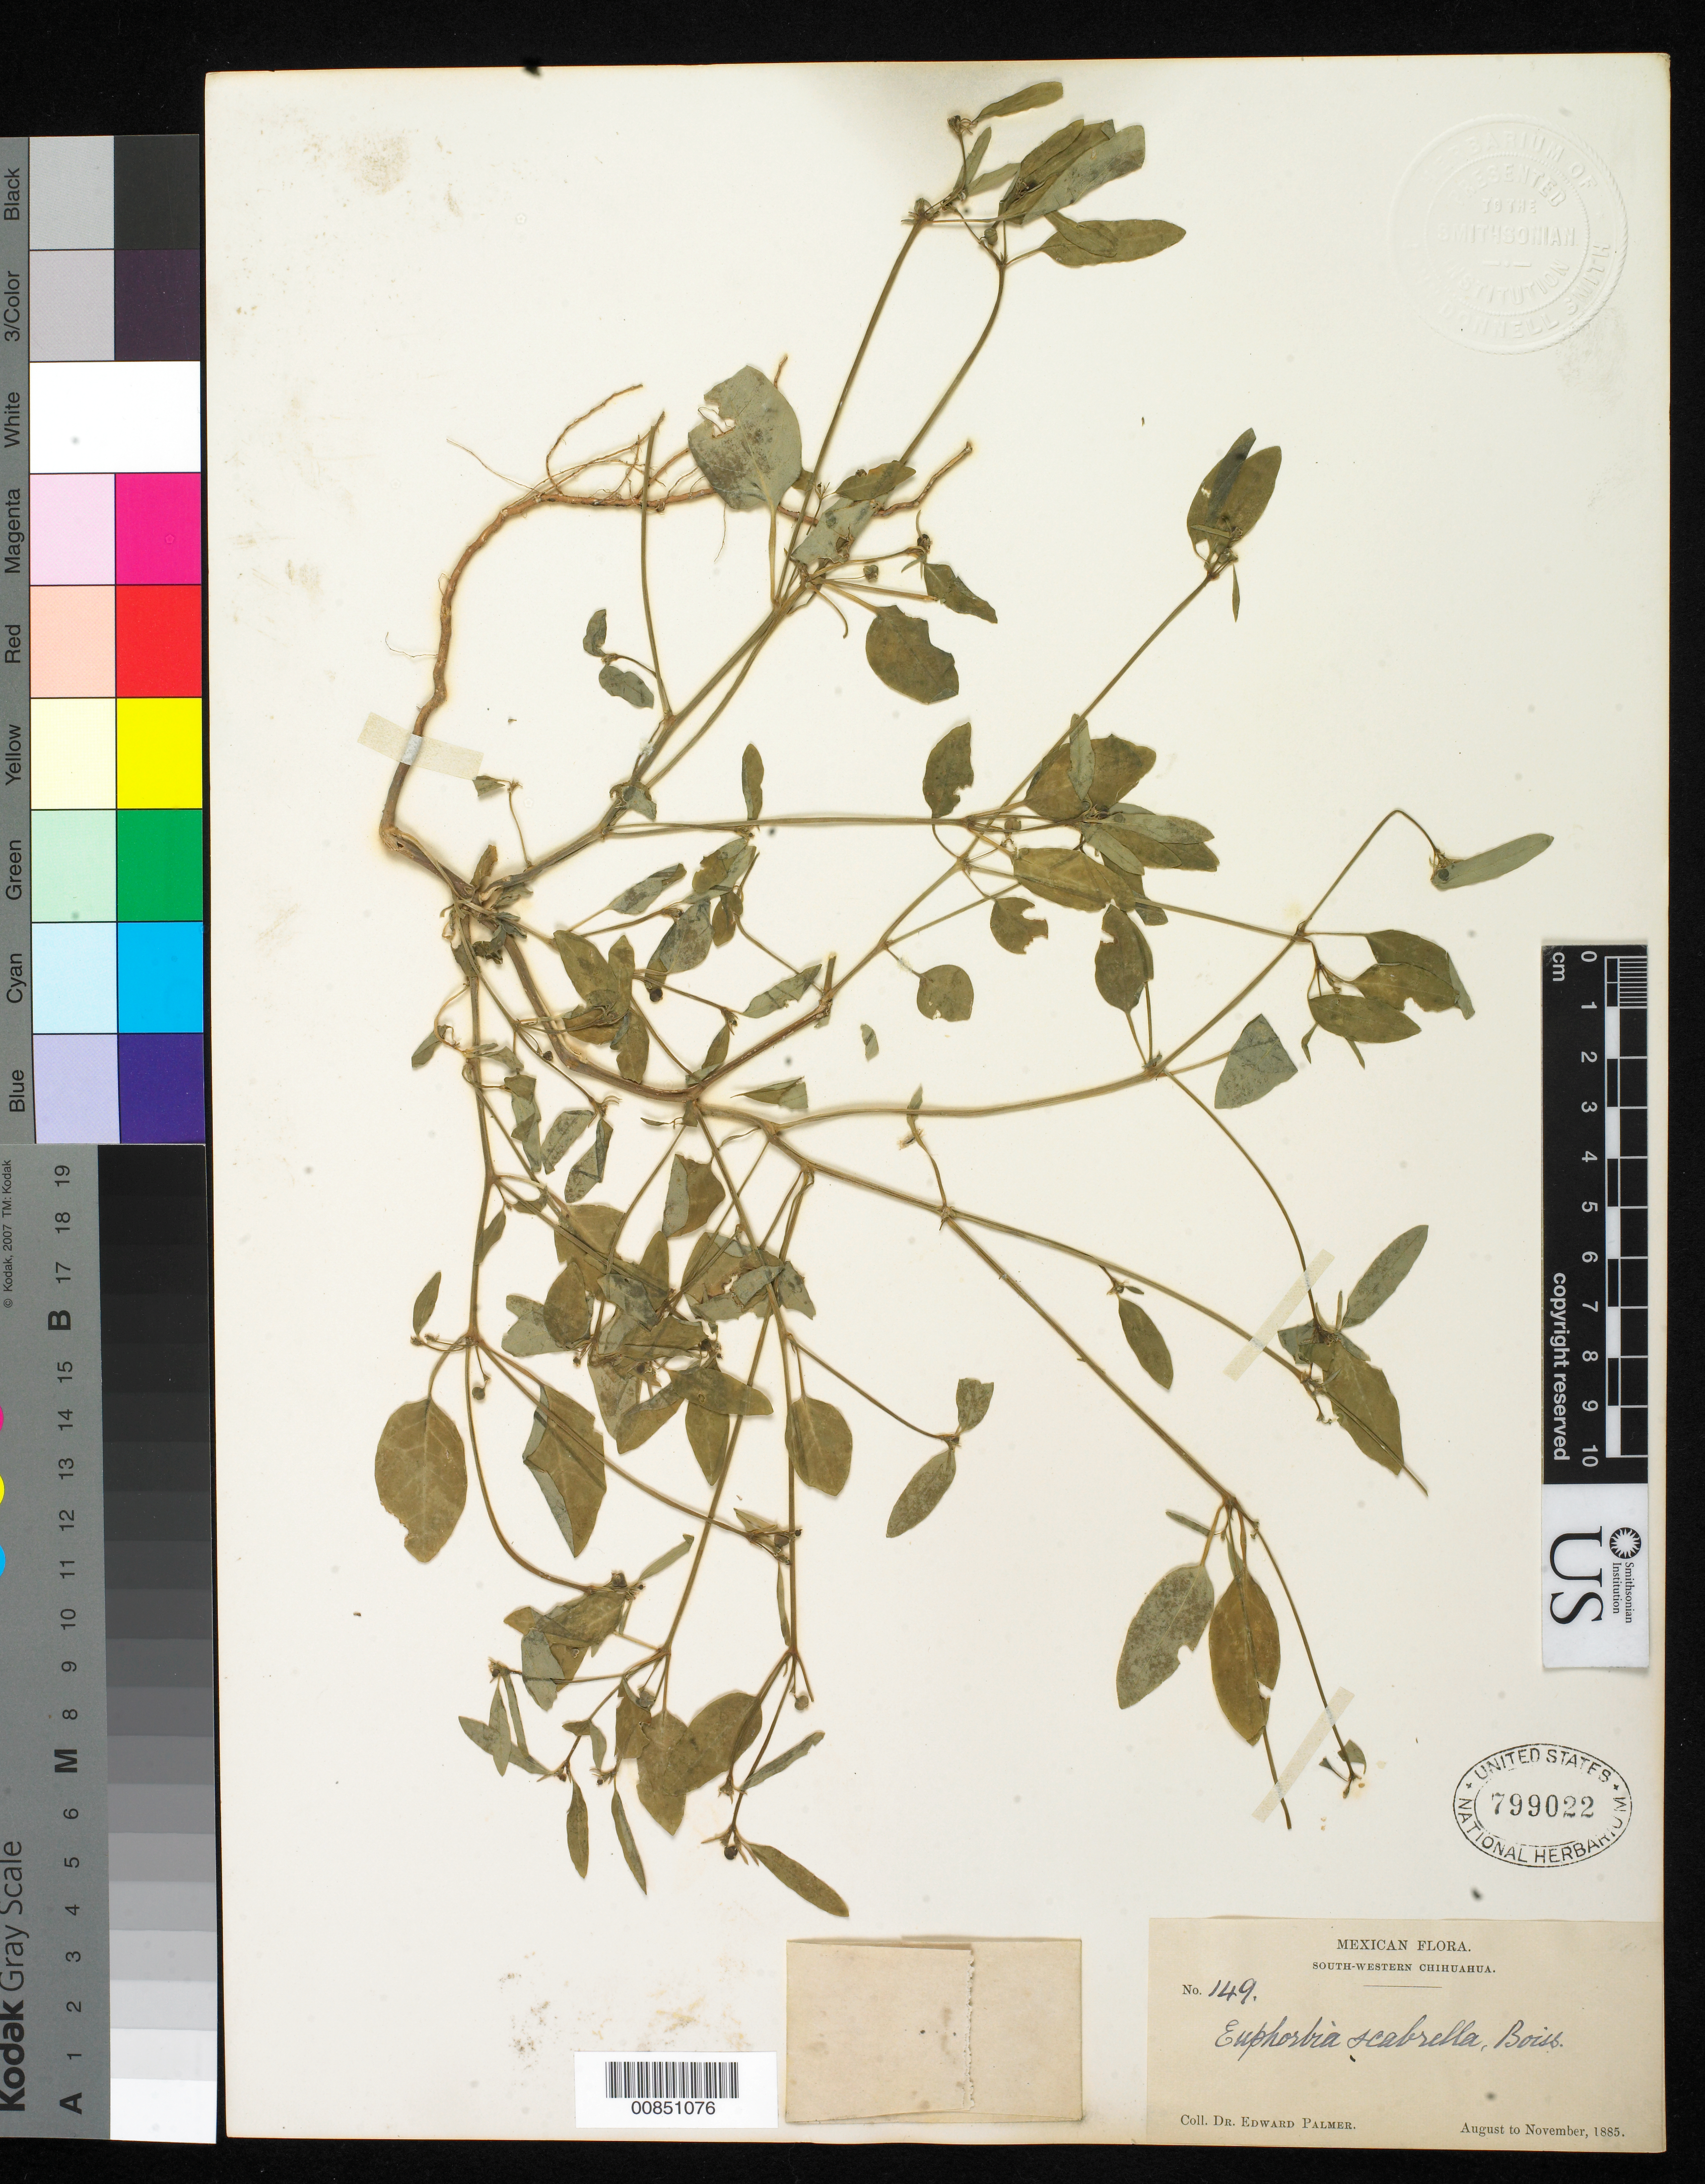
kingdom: Plantae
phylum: Tracheophyta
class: Magnoliopsida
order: Malpighiales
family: Euphorbiaceae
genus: Euphorbia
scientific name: Euphorbia triphylla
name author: (Klotzsch & Garcke) Oudejans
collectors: E. Palmer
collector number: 149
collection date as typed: Aug 1885 to -- Nov 1885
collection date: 1885-08/1885-11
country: Mexico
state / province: Chihuahua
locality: South-Western Chihuahua.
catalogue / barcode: US 799022